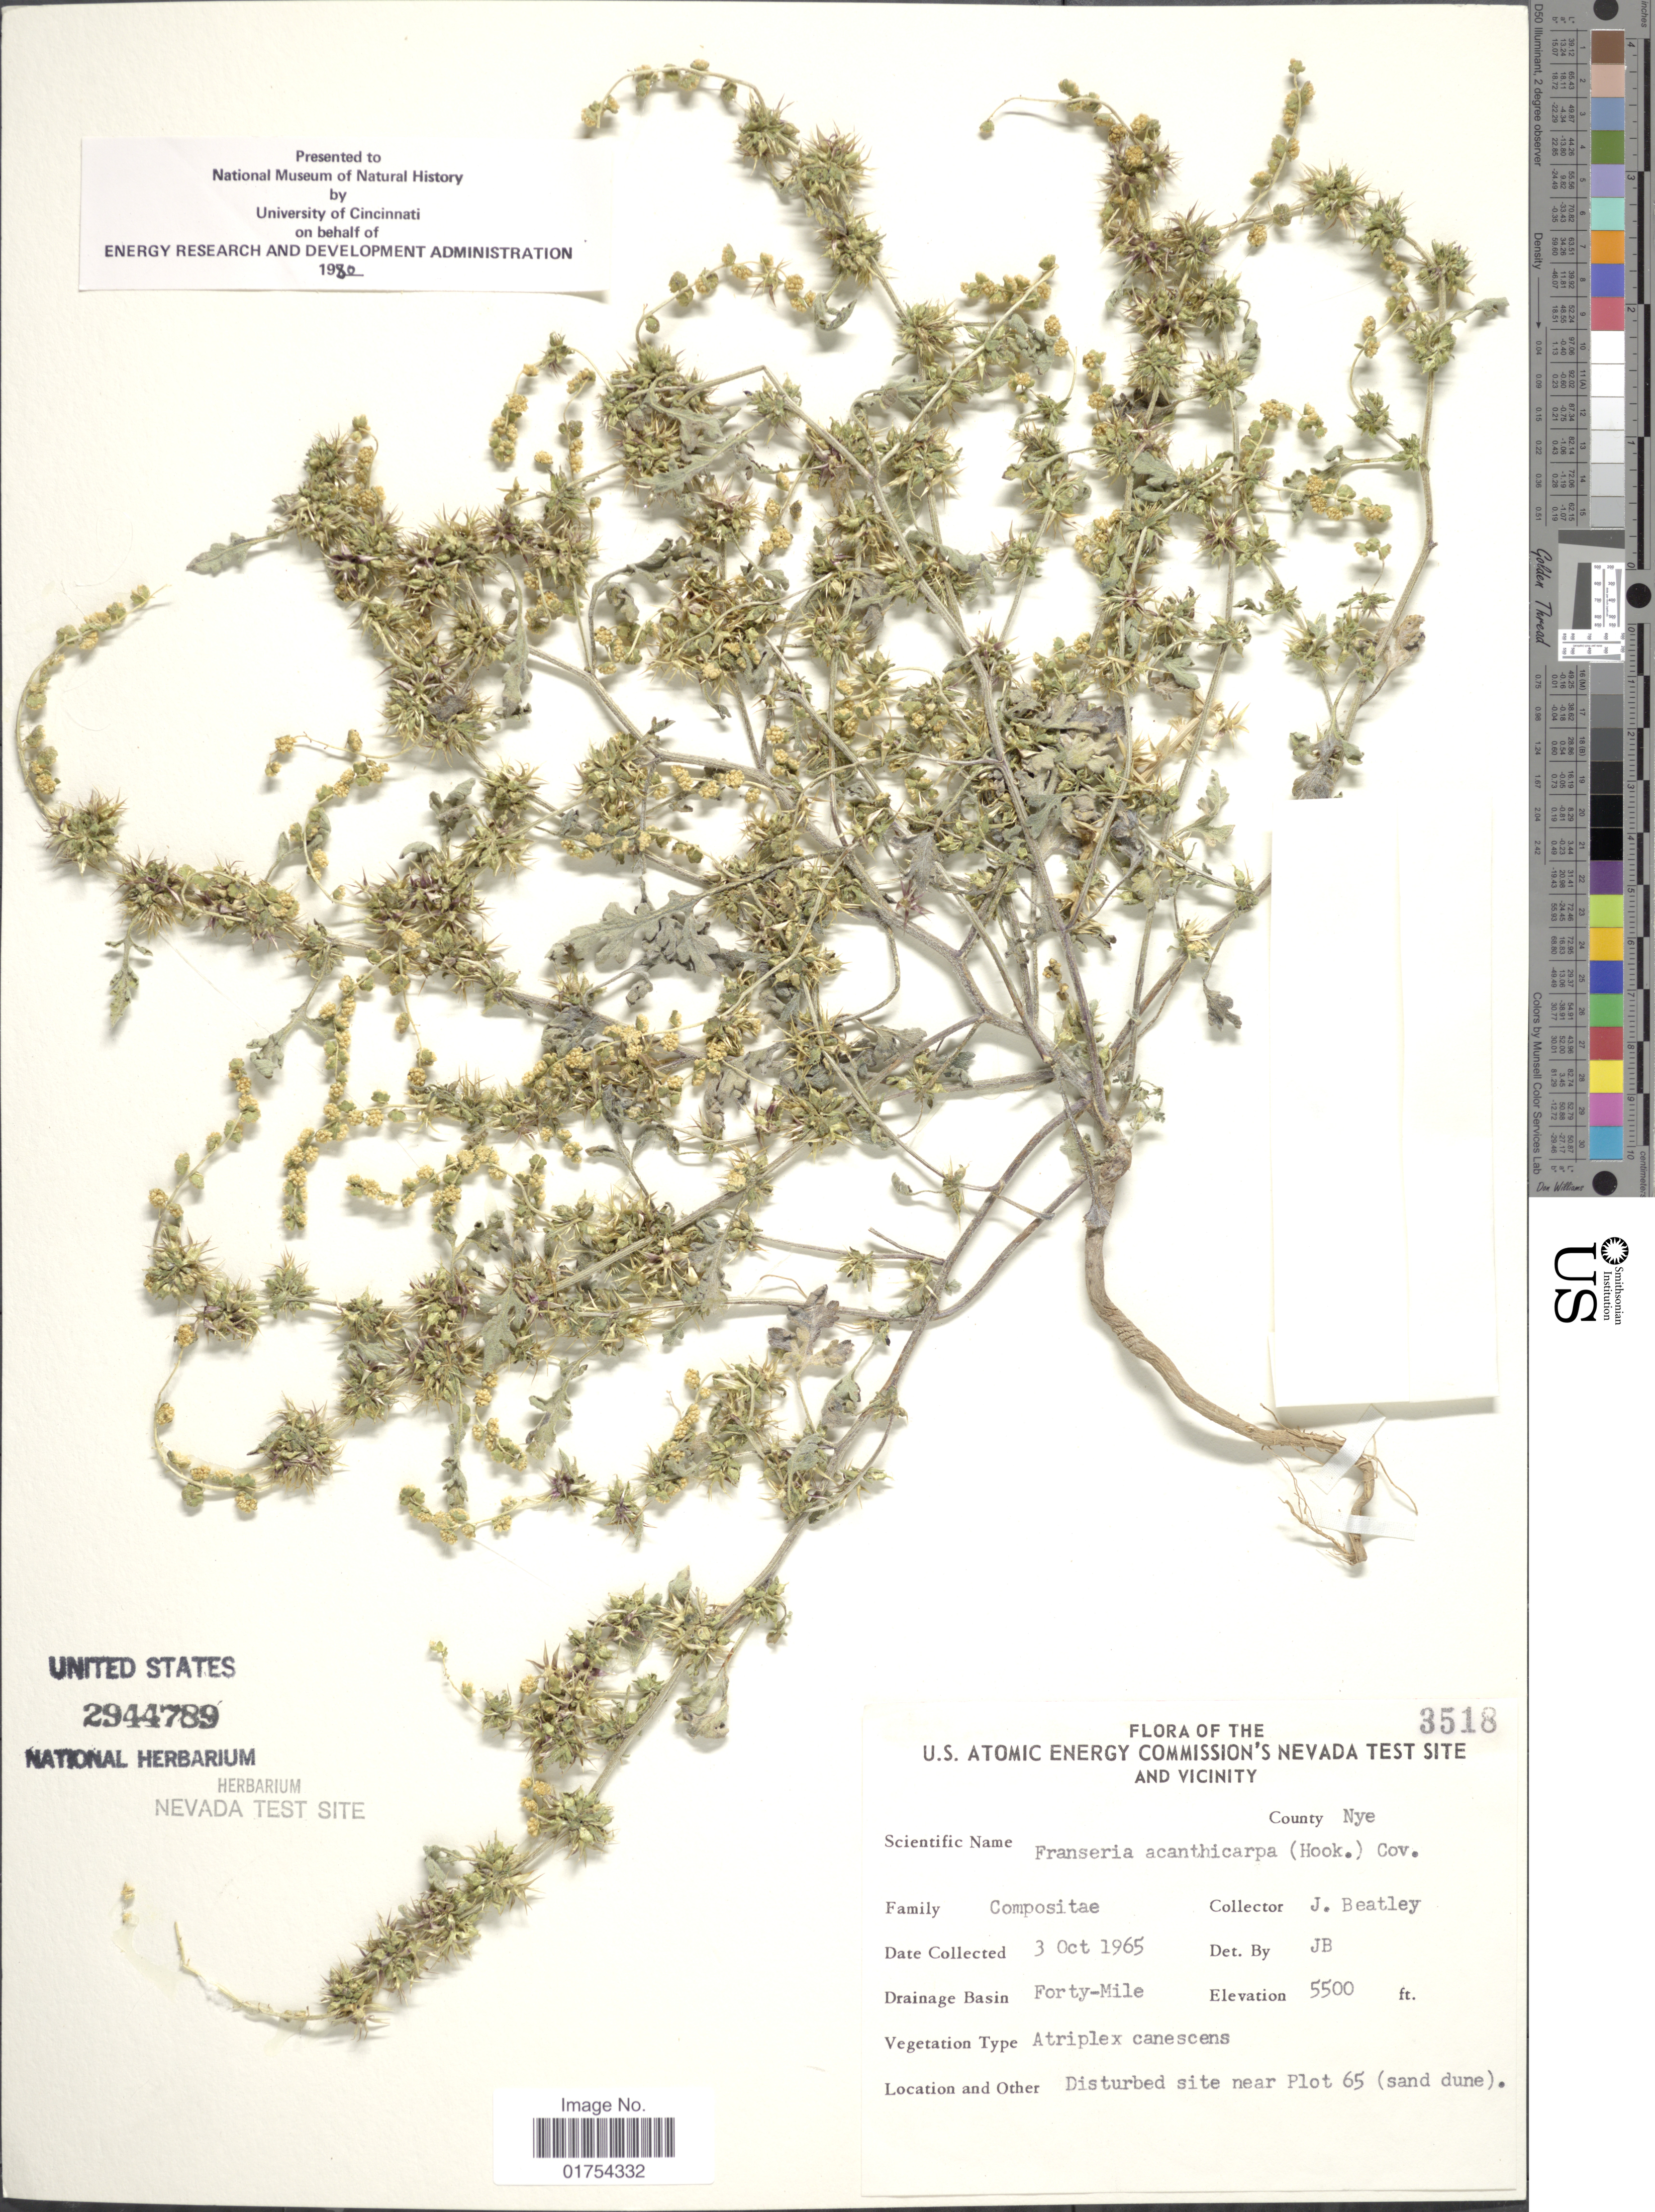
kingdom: Plantae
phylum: Tracheophyta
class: Magnoliopsida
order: Asterales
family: Asteraceae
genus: Franseria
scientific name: Franseria acanthicarpa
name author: Coville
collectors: J. C. Beatley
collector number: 3518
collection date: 1965-10-03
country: United States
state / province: Nevada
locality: U.S. Atomic Energy Commission's Nevada Test Site and Vicinity, County Nye, Forty-Mile, Disturbed site nar Plot 65 (sand dune)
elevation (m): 1676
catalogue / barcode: US 2944789